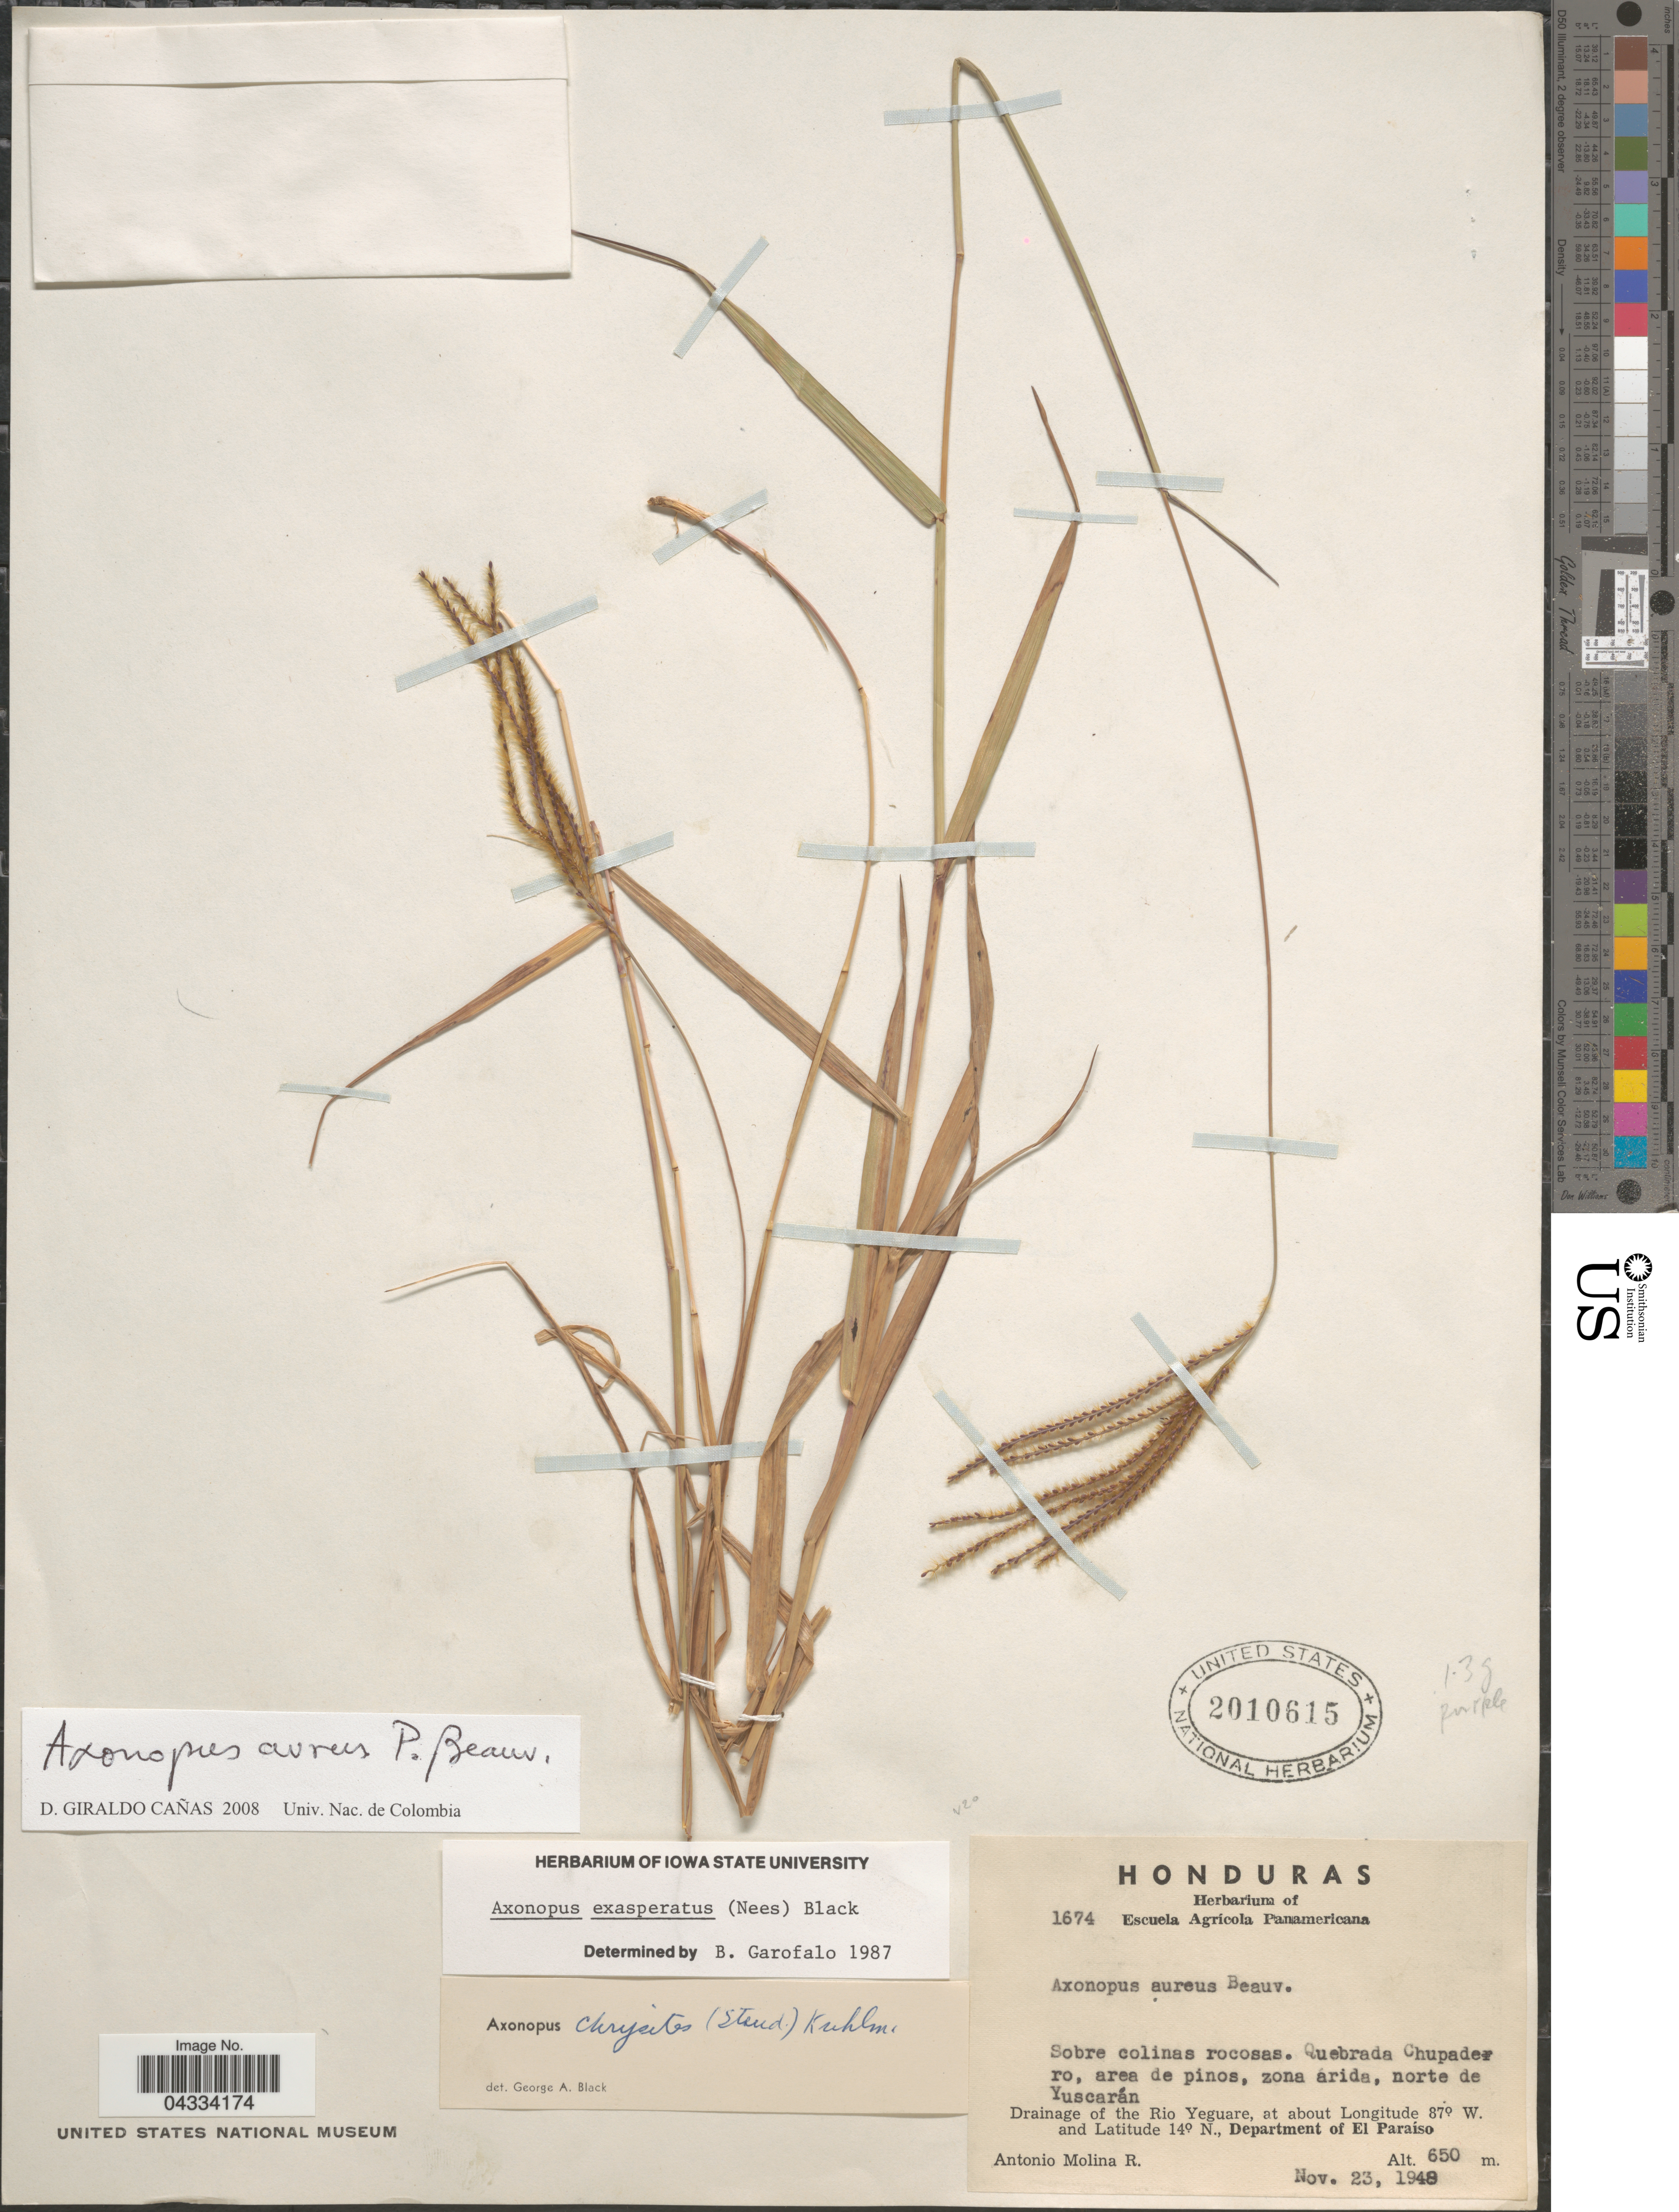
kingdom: Plantae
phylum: Tracheophyta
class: Liliopsida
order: Poales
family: Poaceae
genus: Axonopus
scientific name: Axonopus aureus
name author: P. Beauv.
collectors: A. Molina R.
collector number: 1674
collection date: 1940-11-23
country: Honduras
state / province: El Paraiso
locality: Quebrada Chupadero, area de pinos, zona arida, norte de Yuscarán. Drainage of the Rio Yeguare, Department of El Paraíso.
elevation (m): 650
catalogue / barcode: US 2010615